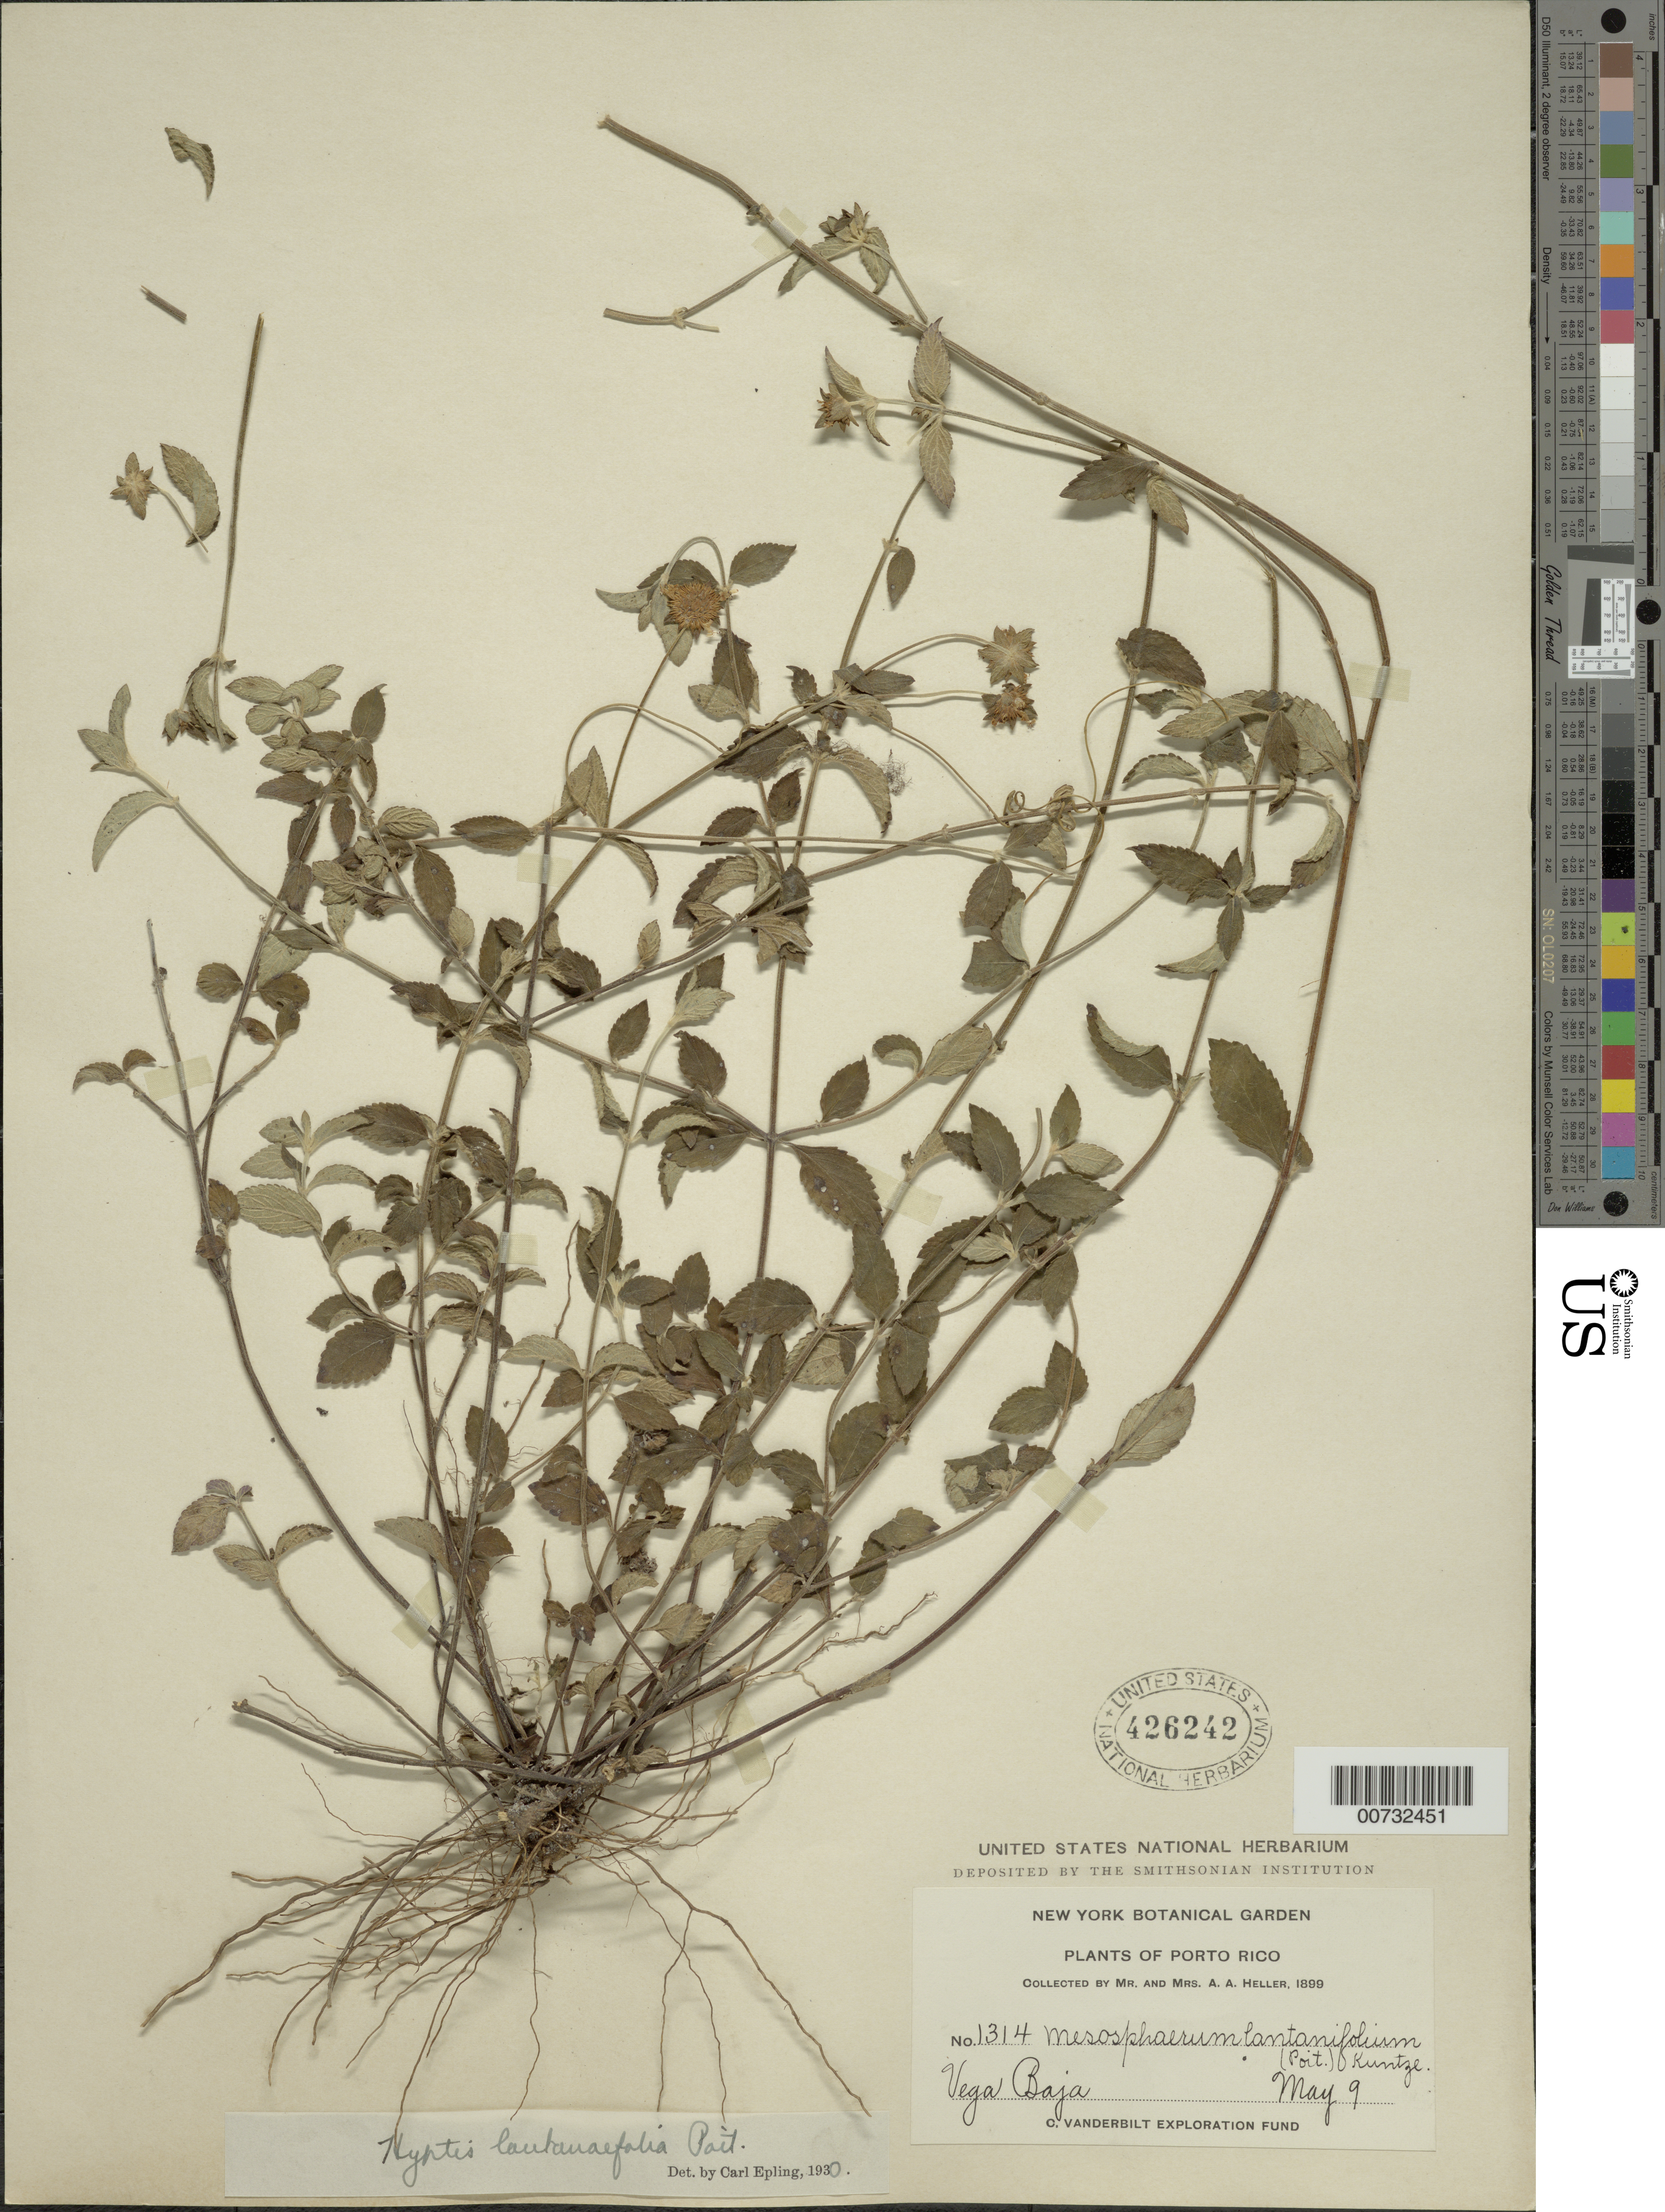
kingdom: Plantae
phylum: Tracheophyta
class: Magnoliopsida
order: Lamiales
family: Lamiaceae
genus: Hyptis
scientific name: Hyptis lantanifolia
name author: Poit.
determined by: Epling, C. C.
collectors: A. A. Heller & E. G. Heller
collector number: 1314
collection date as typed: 09 May 1899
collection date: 1899-05-09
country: Puerto Rico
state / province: Vega Baja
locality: Vega Baja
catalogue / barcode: US 426242